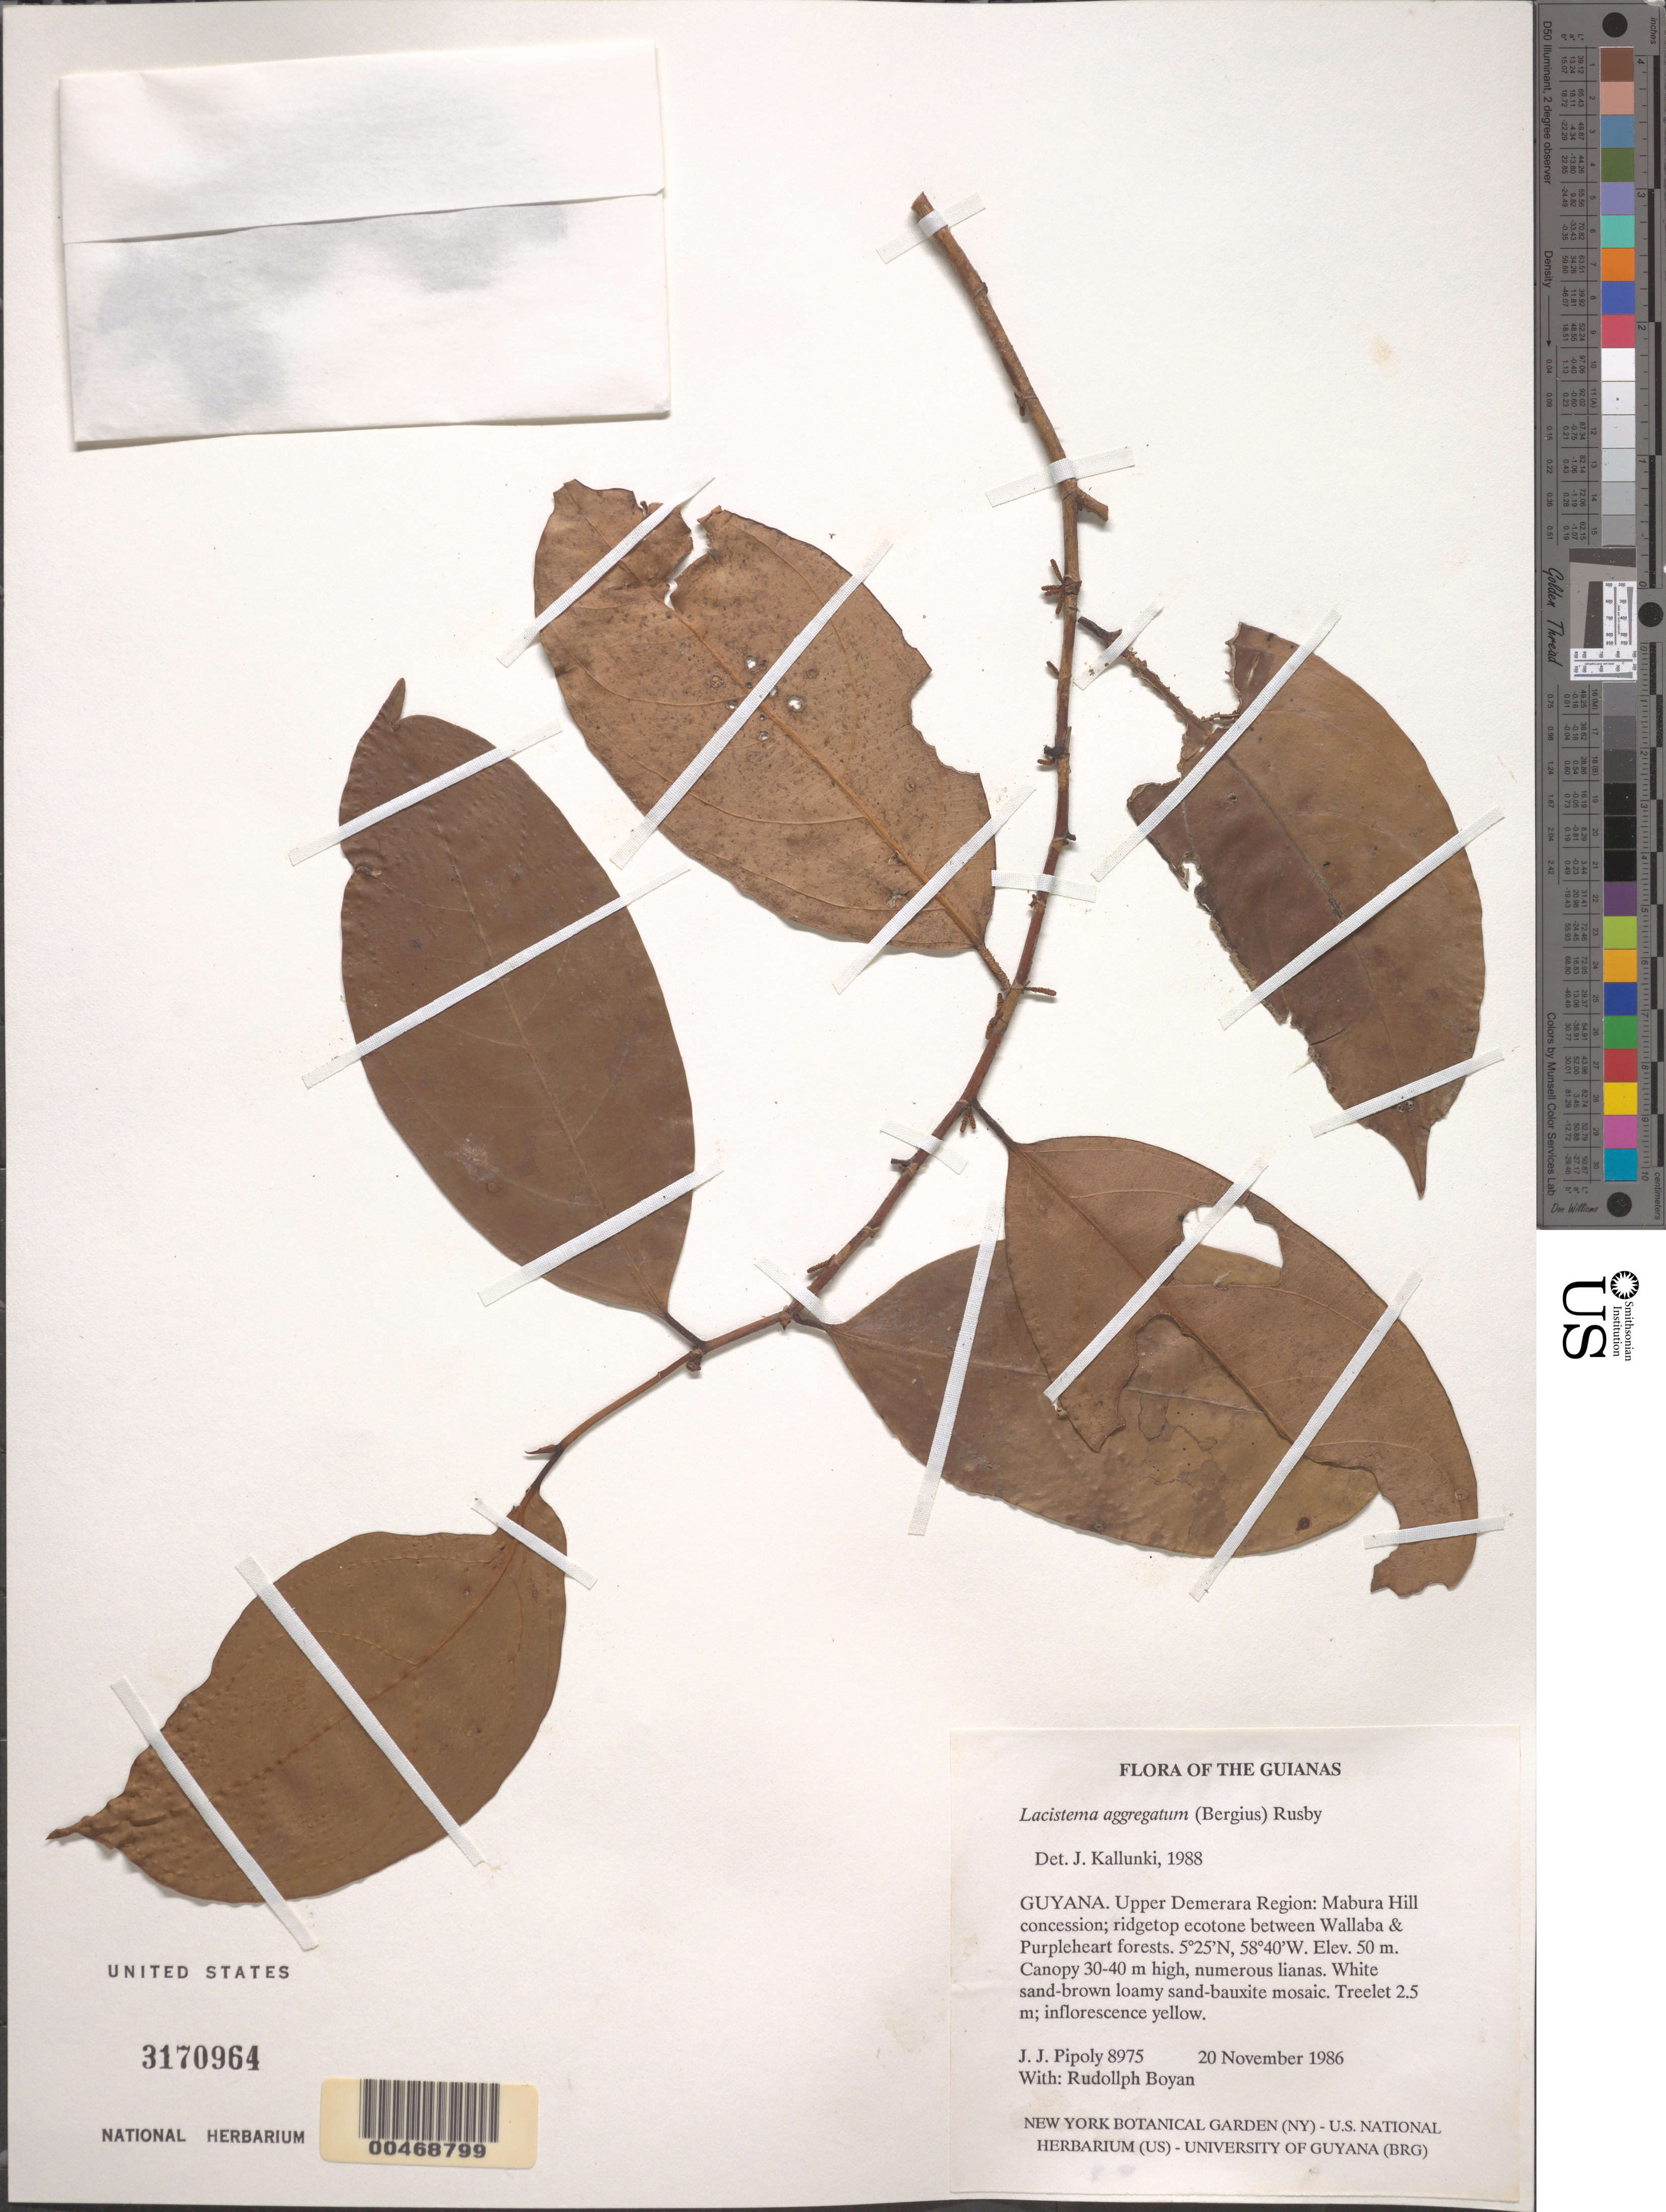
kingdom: Plantae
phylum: Tracheophyta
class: Magnoliopsida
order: Malpighiales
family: Lacistemataceae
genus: Lacistema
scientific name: Lacistema aggregatum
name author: (P.J. Bergius) Rusby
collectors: J. J. Pipoly & R. Boyan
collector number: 8975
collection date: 1986-11-20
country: Guyana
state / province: U. Demerara-Berbice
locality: The Guianas. Upper Demerara Region: Mabura Hill concession.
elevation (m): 50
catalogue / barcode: US 3170964